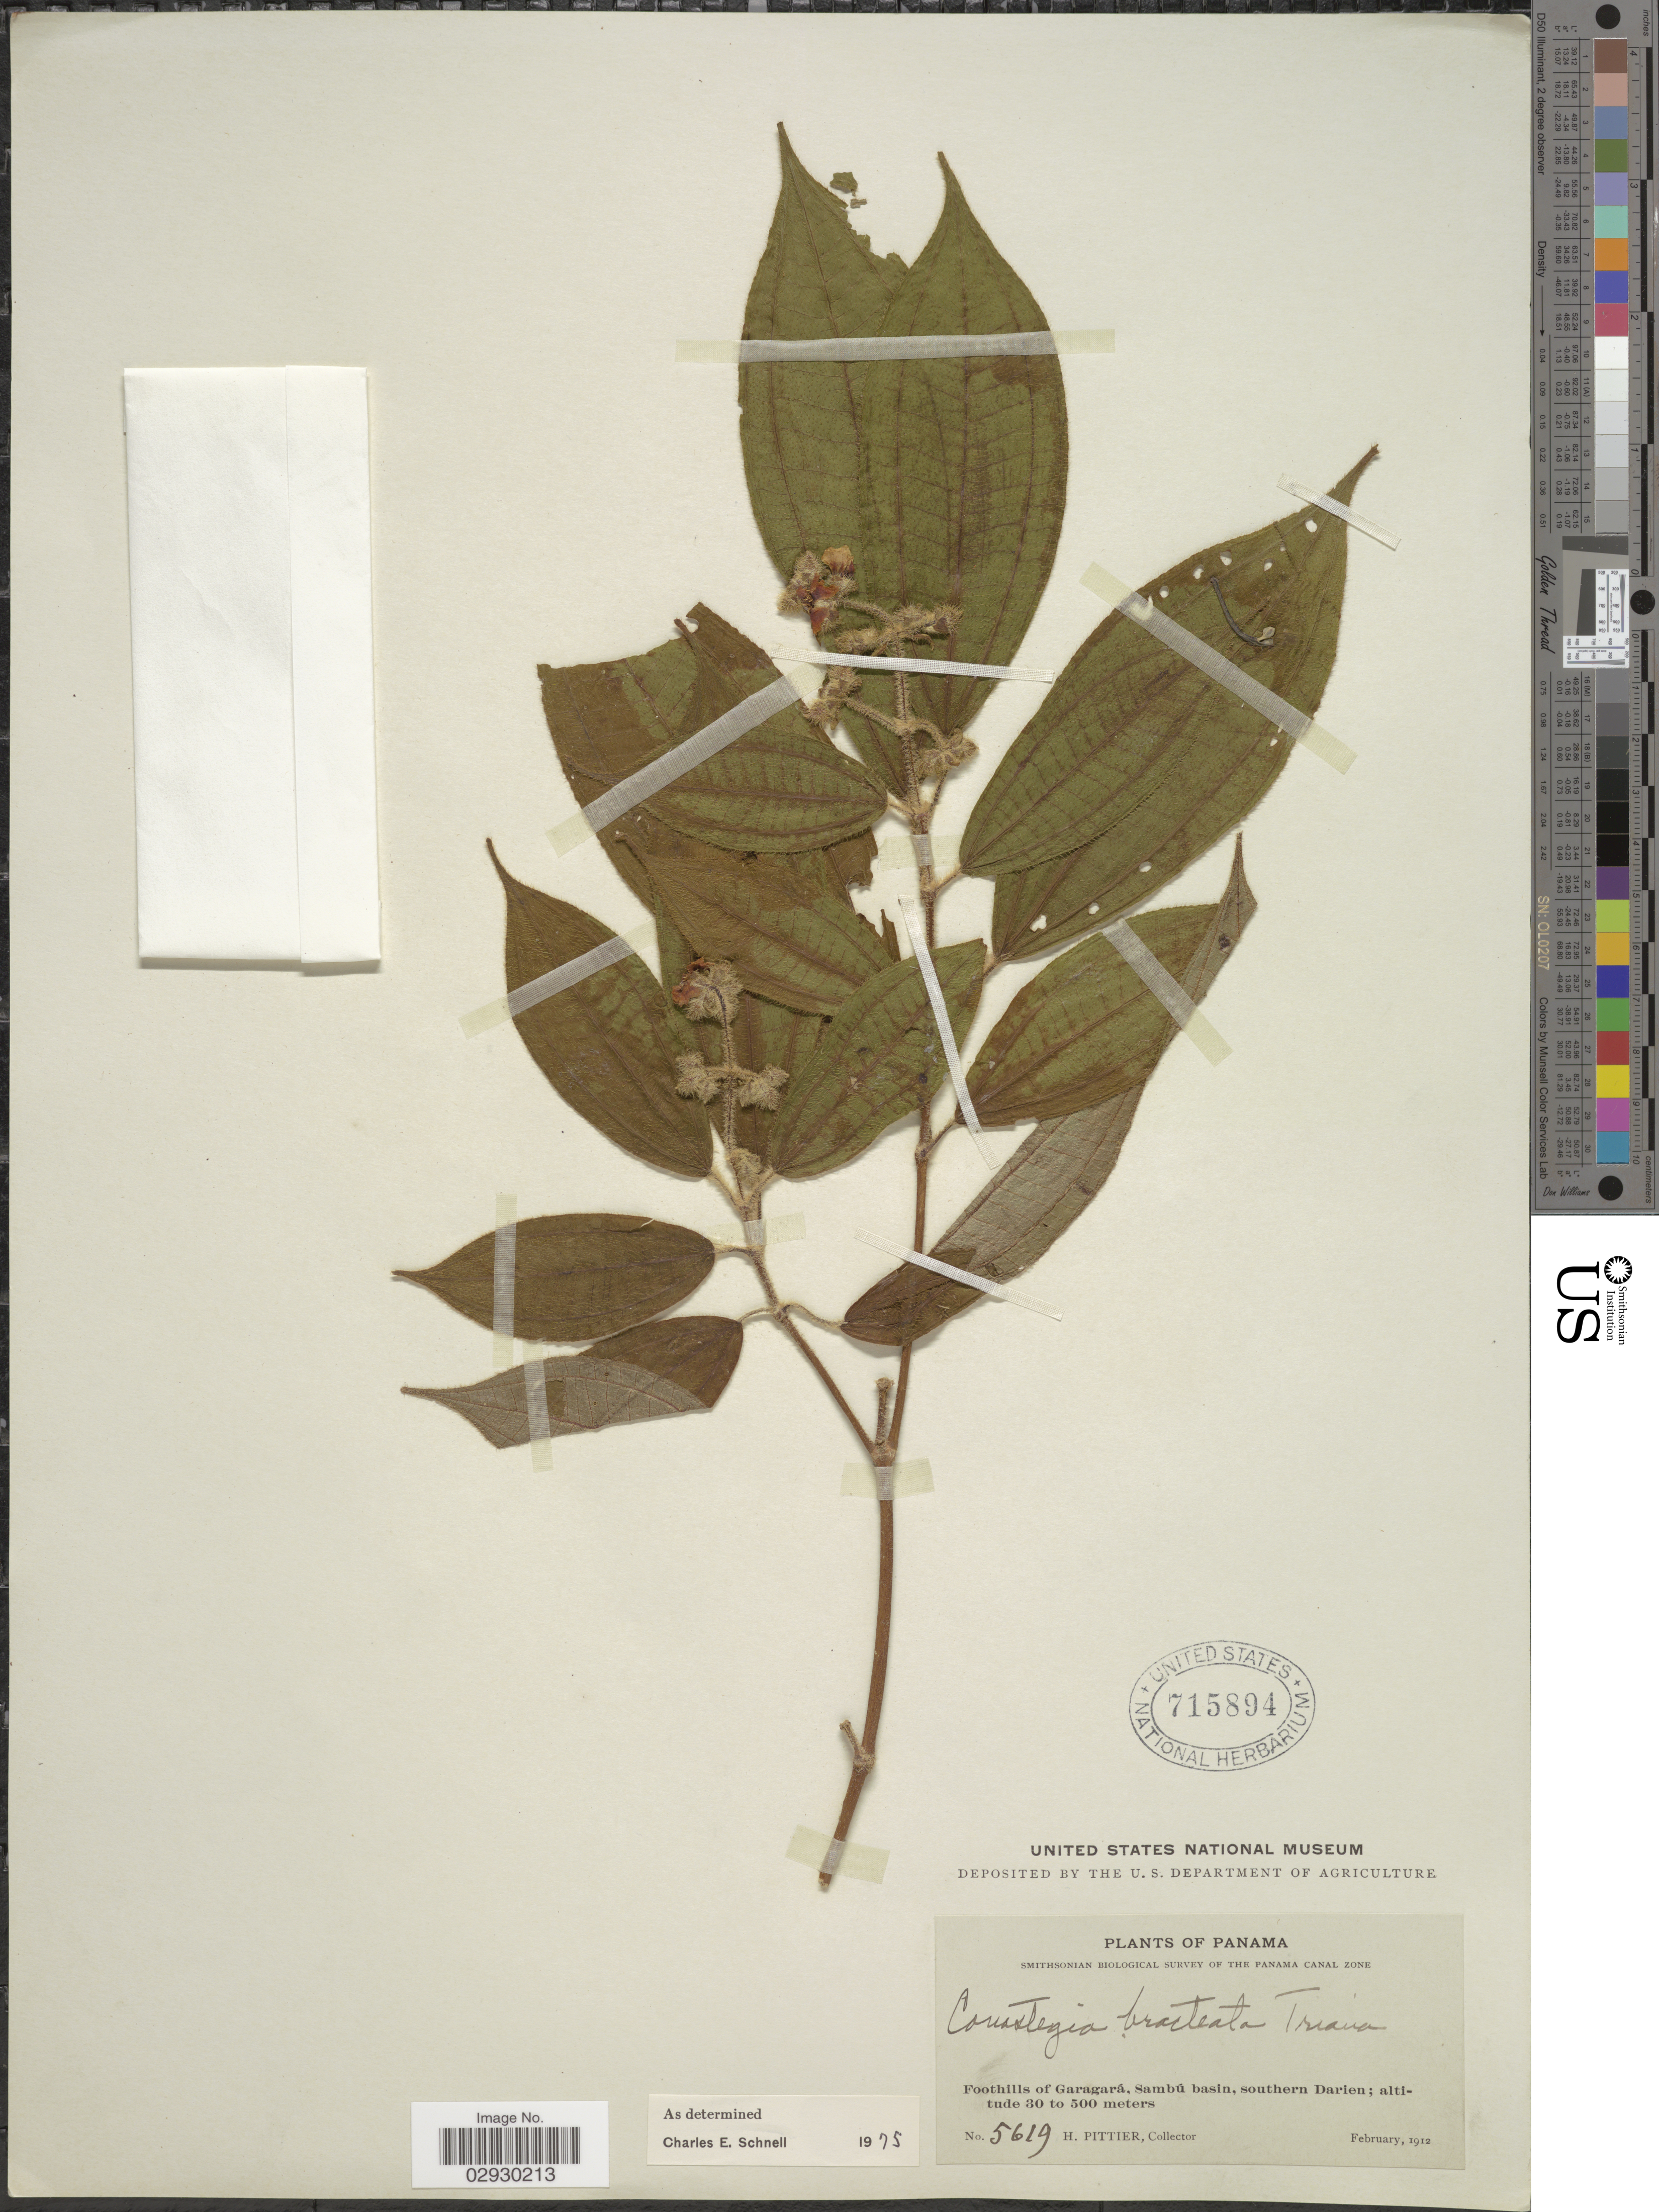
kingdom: Plantae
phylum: Tracheophyta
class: Magnoliopsida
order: Myrtales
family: Melastomataceae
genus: Conostegia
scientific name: Conostegia bracteata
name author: Triana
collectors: H. F. Pittier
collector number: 5619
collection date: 1912-02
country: Panama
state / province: Darién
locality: Foothills of Garagará, Sambú basin, southern Darien.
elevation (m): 30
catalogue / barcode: US 715894